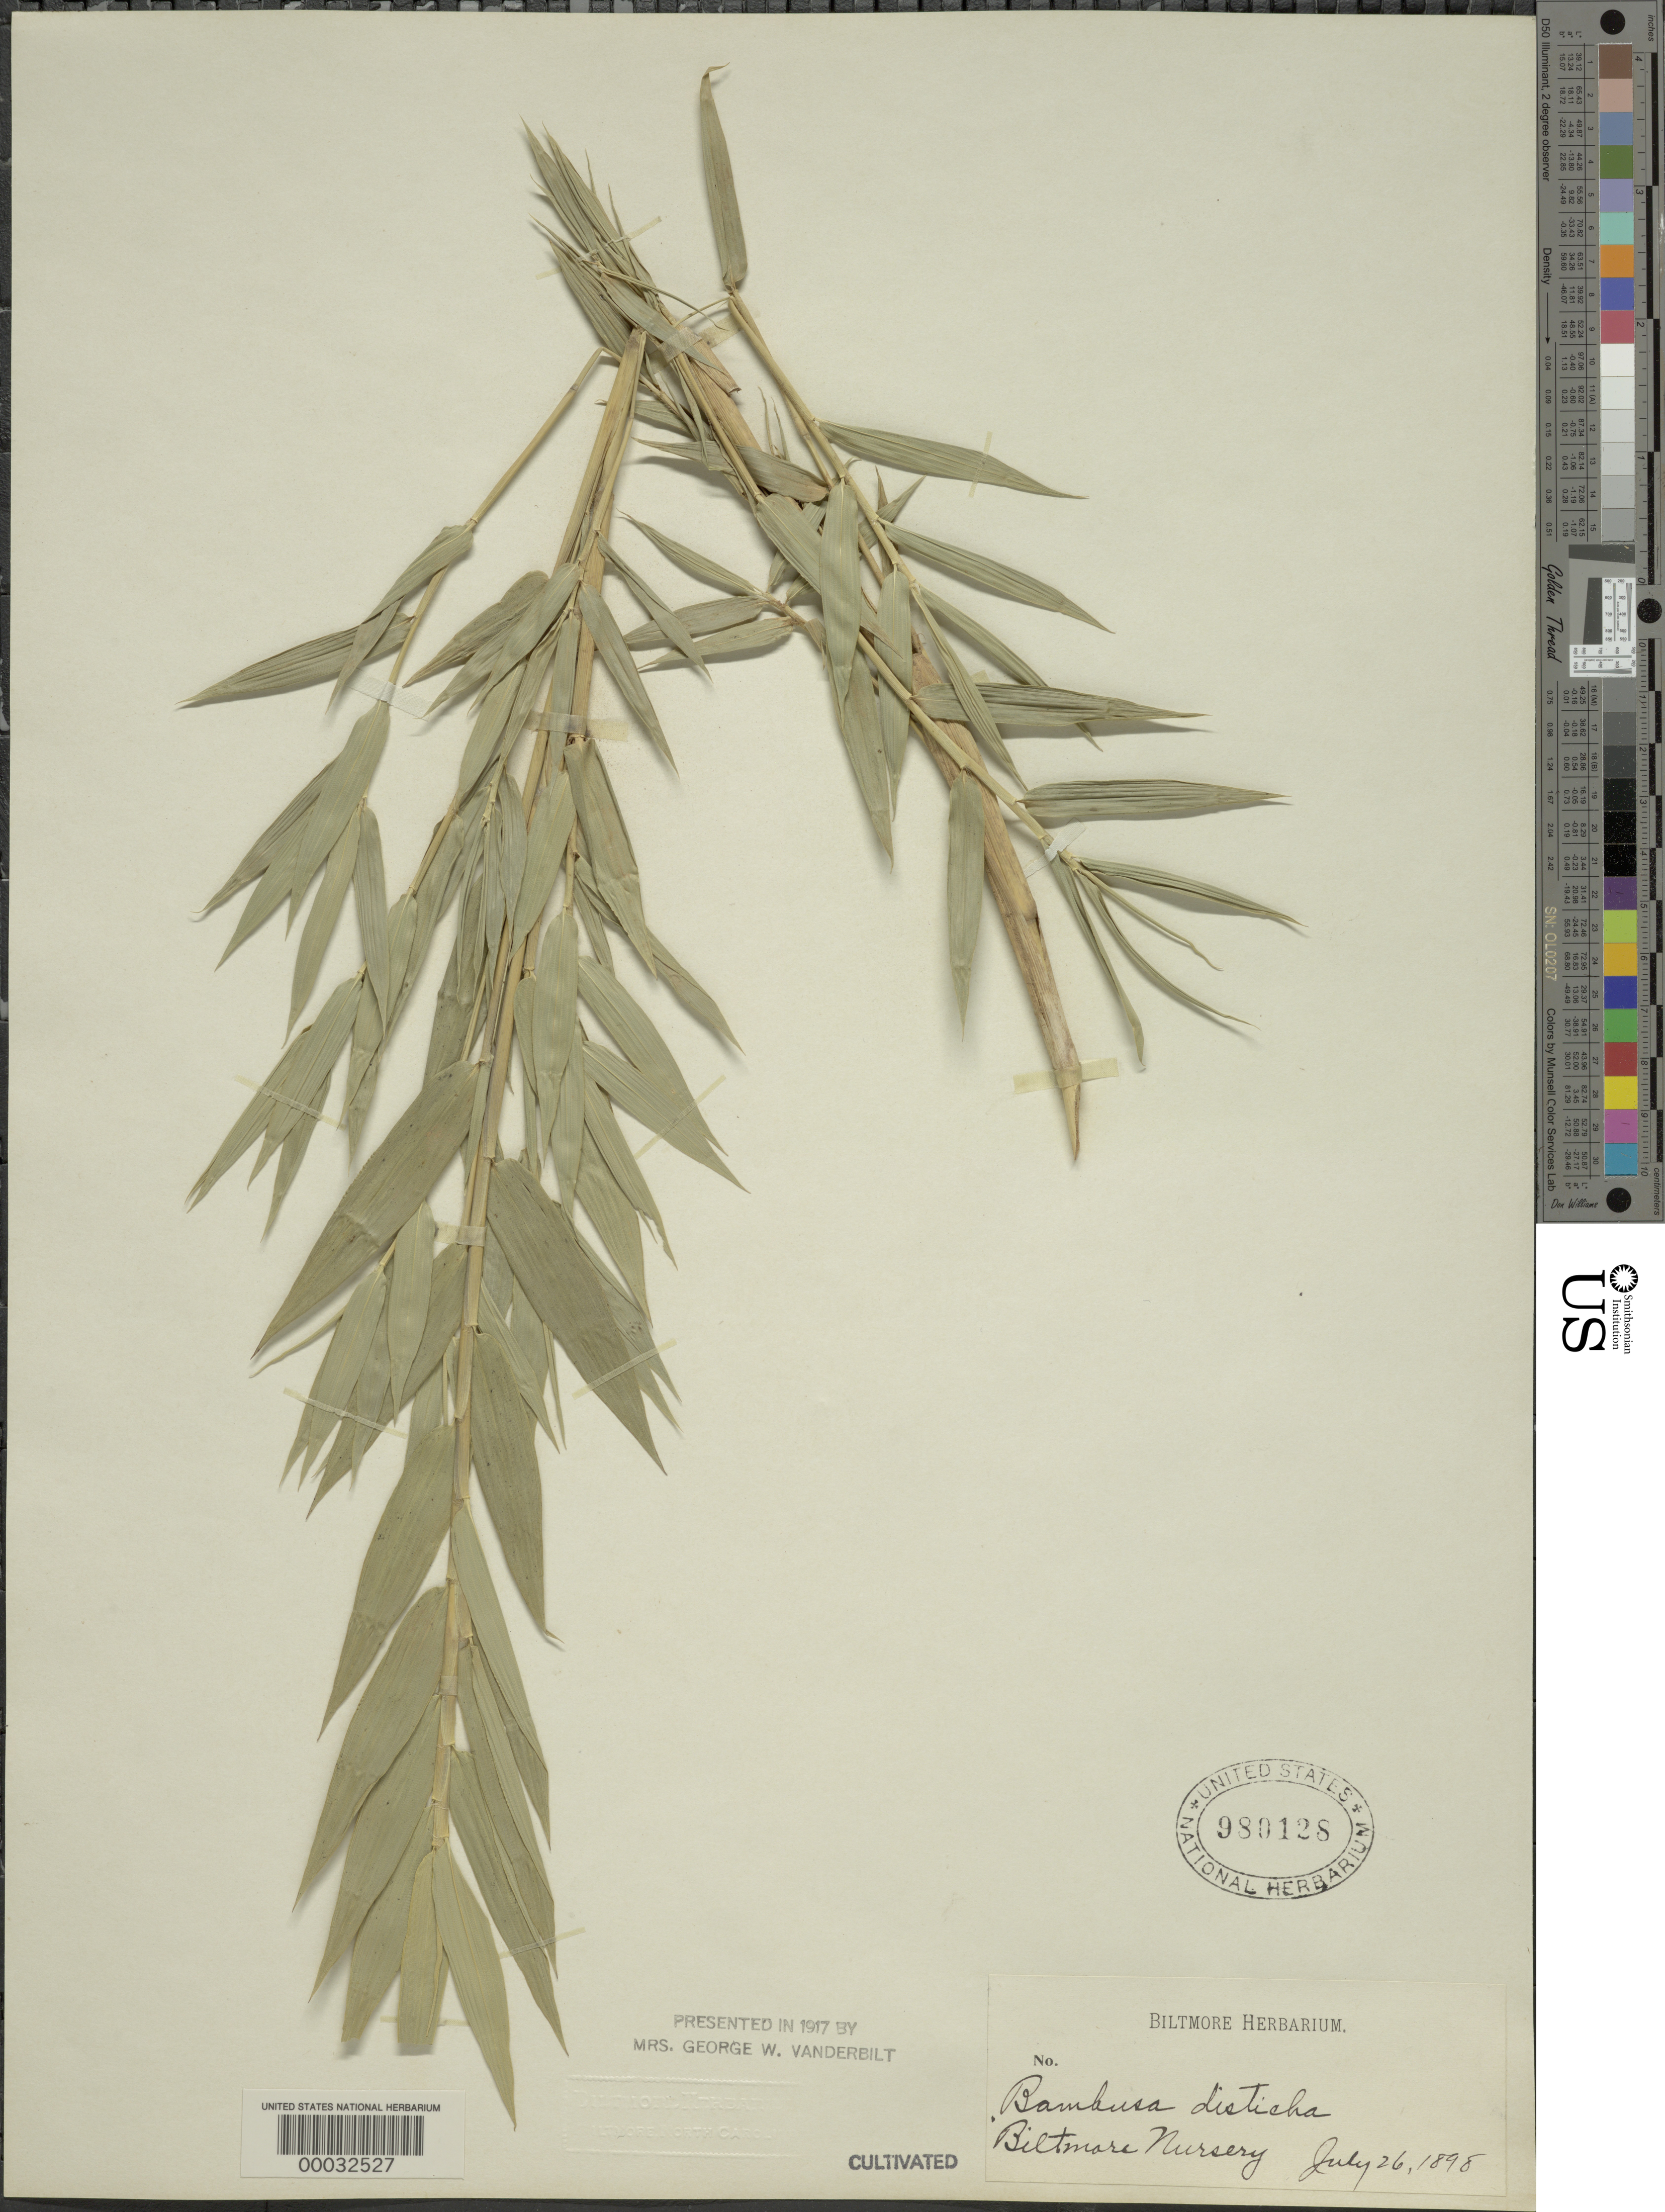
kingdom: Plantae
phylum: Tracheophyta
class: Liliopsida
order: Poales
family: Poaceae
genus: Bambusa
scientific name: Bambusa multiplex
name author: (Lour.) Raeusch. ex Schult. & Schult. f.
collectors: ex herb. Biltmore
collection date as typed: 26 Jul 1898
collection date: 1898-07-26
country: United States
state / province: North Carolina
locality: Biltmore nursery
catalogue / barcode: US 980128